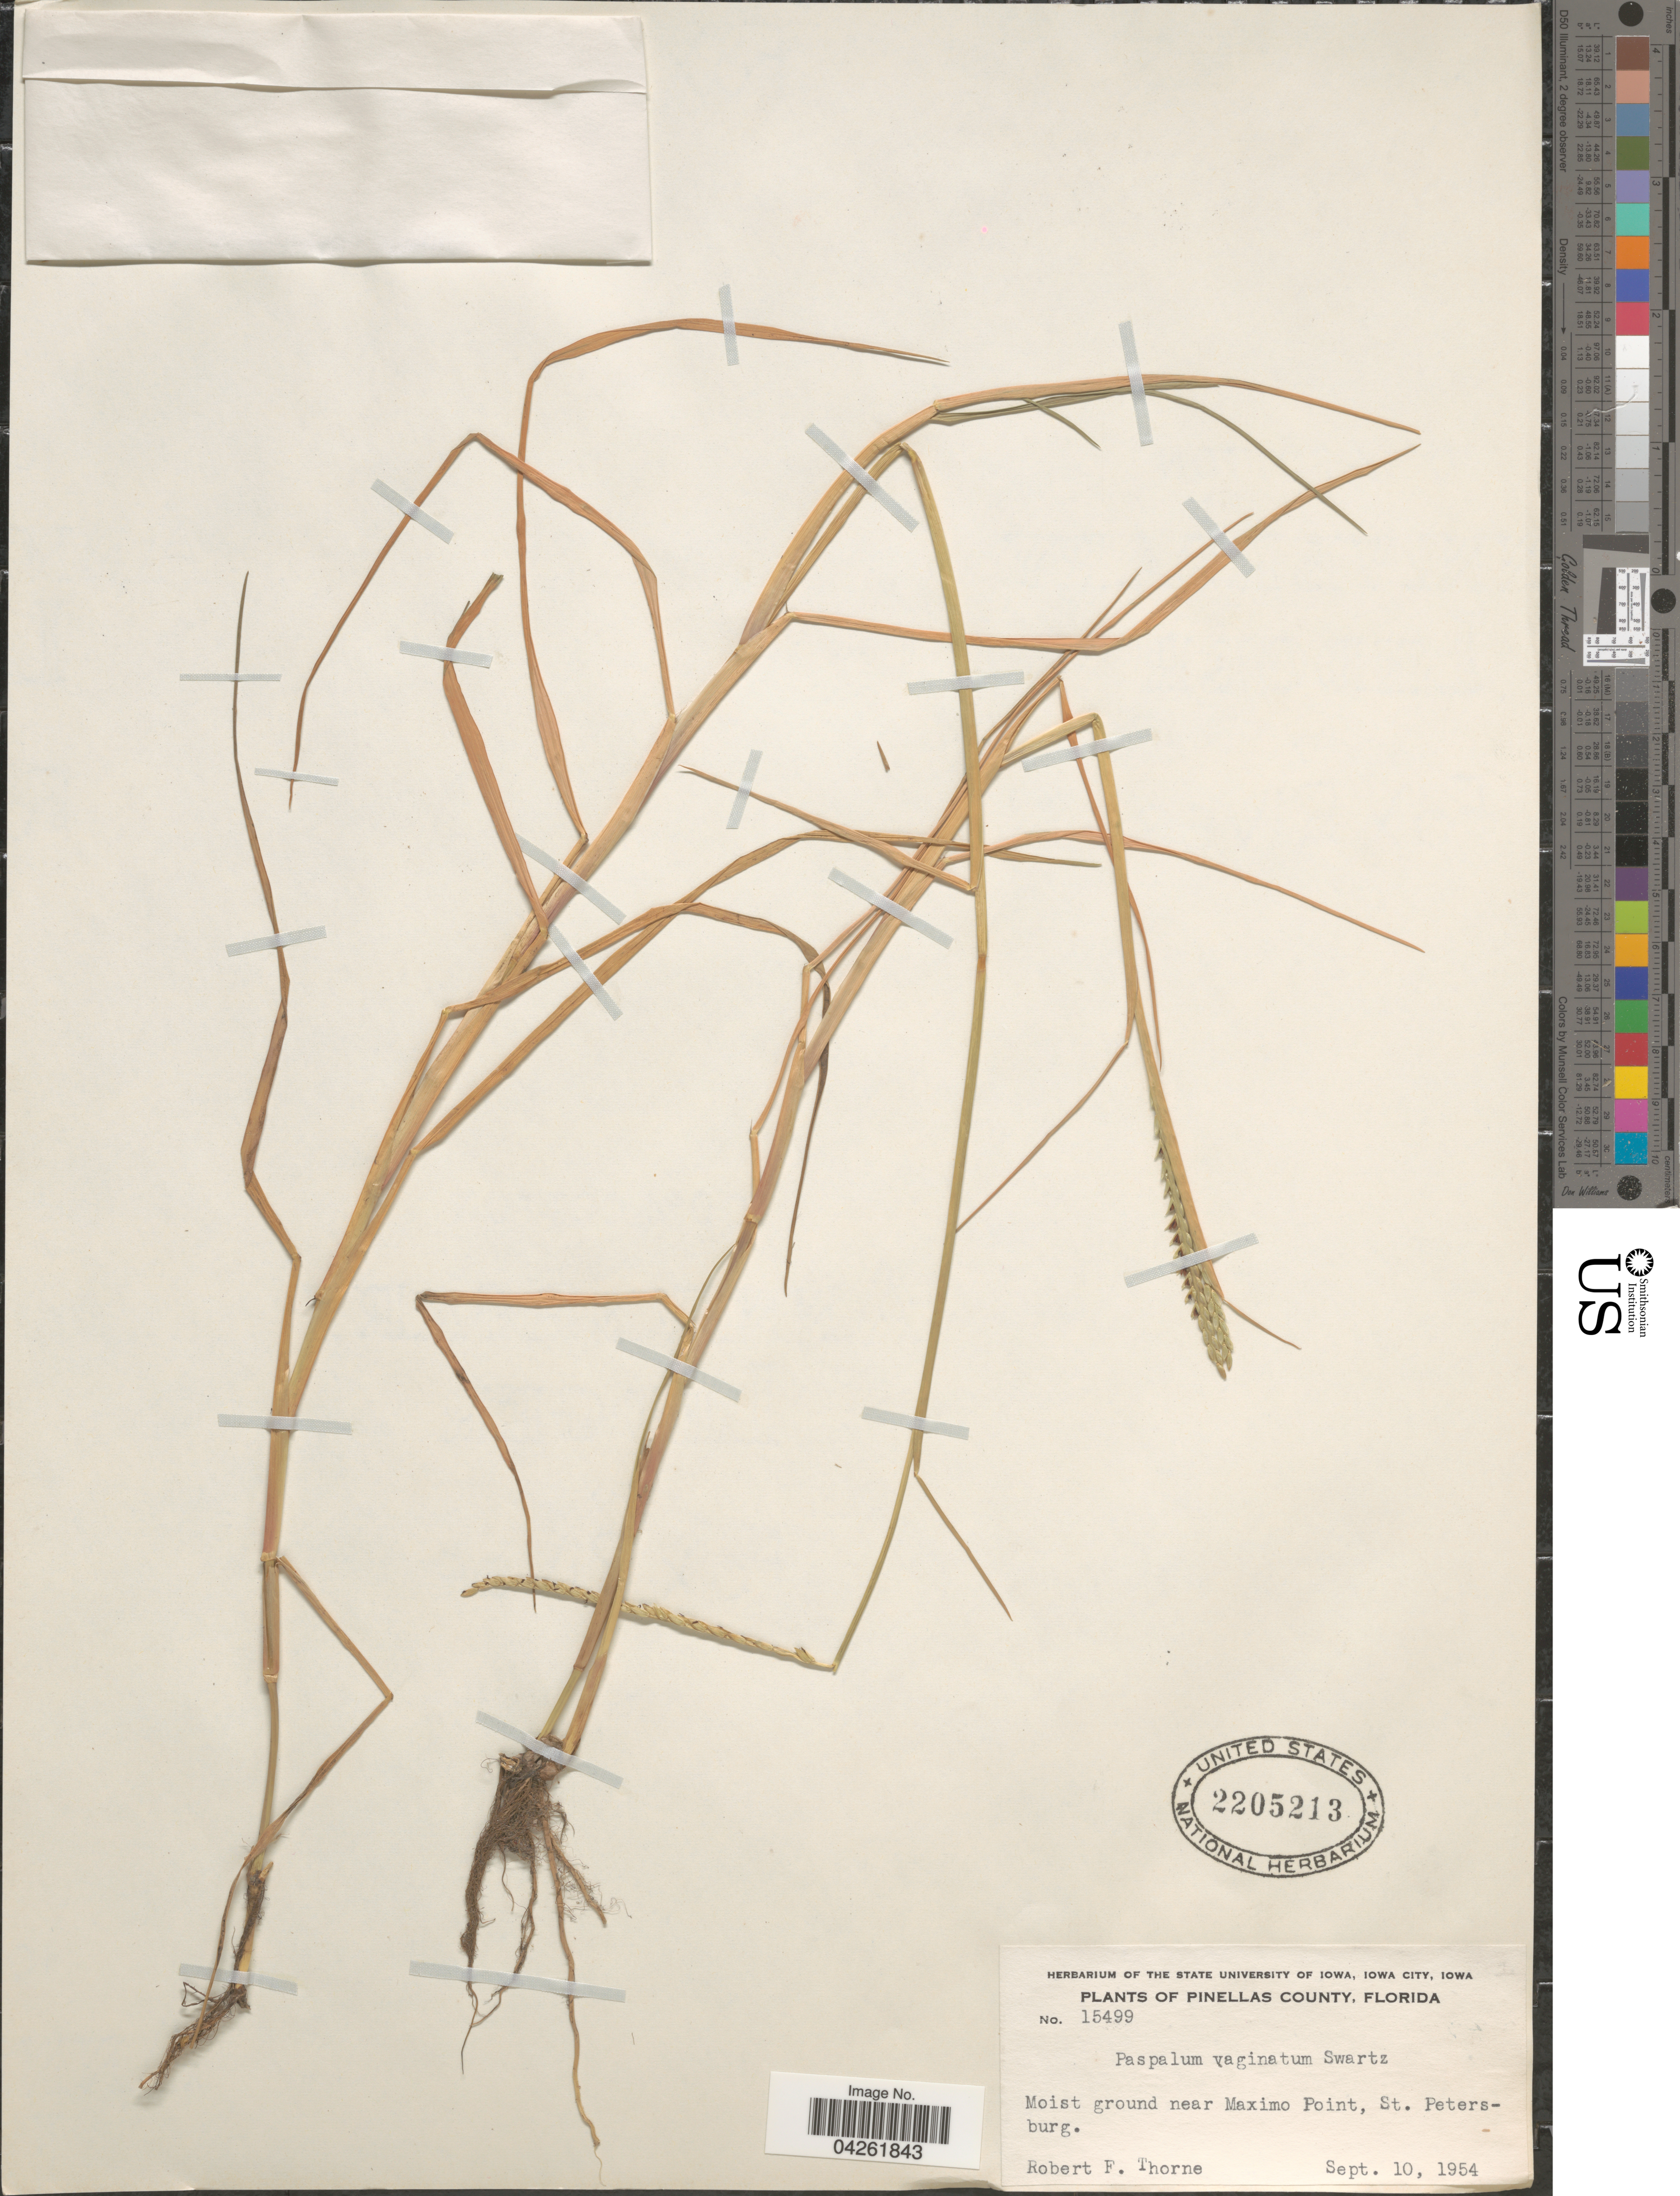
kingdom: Plantae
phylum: Tracheophyta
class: Liliopsida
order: Poales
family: Poaceae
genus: Paspalum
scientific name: Paspalum distichum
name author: L.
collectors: R. F. Thorne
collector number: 15499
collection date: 1954-09-10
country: United States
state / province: Florida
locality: Pinellas County. Moist ground near Maximo Point, St. Petersburg.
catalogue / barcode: US 2205213